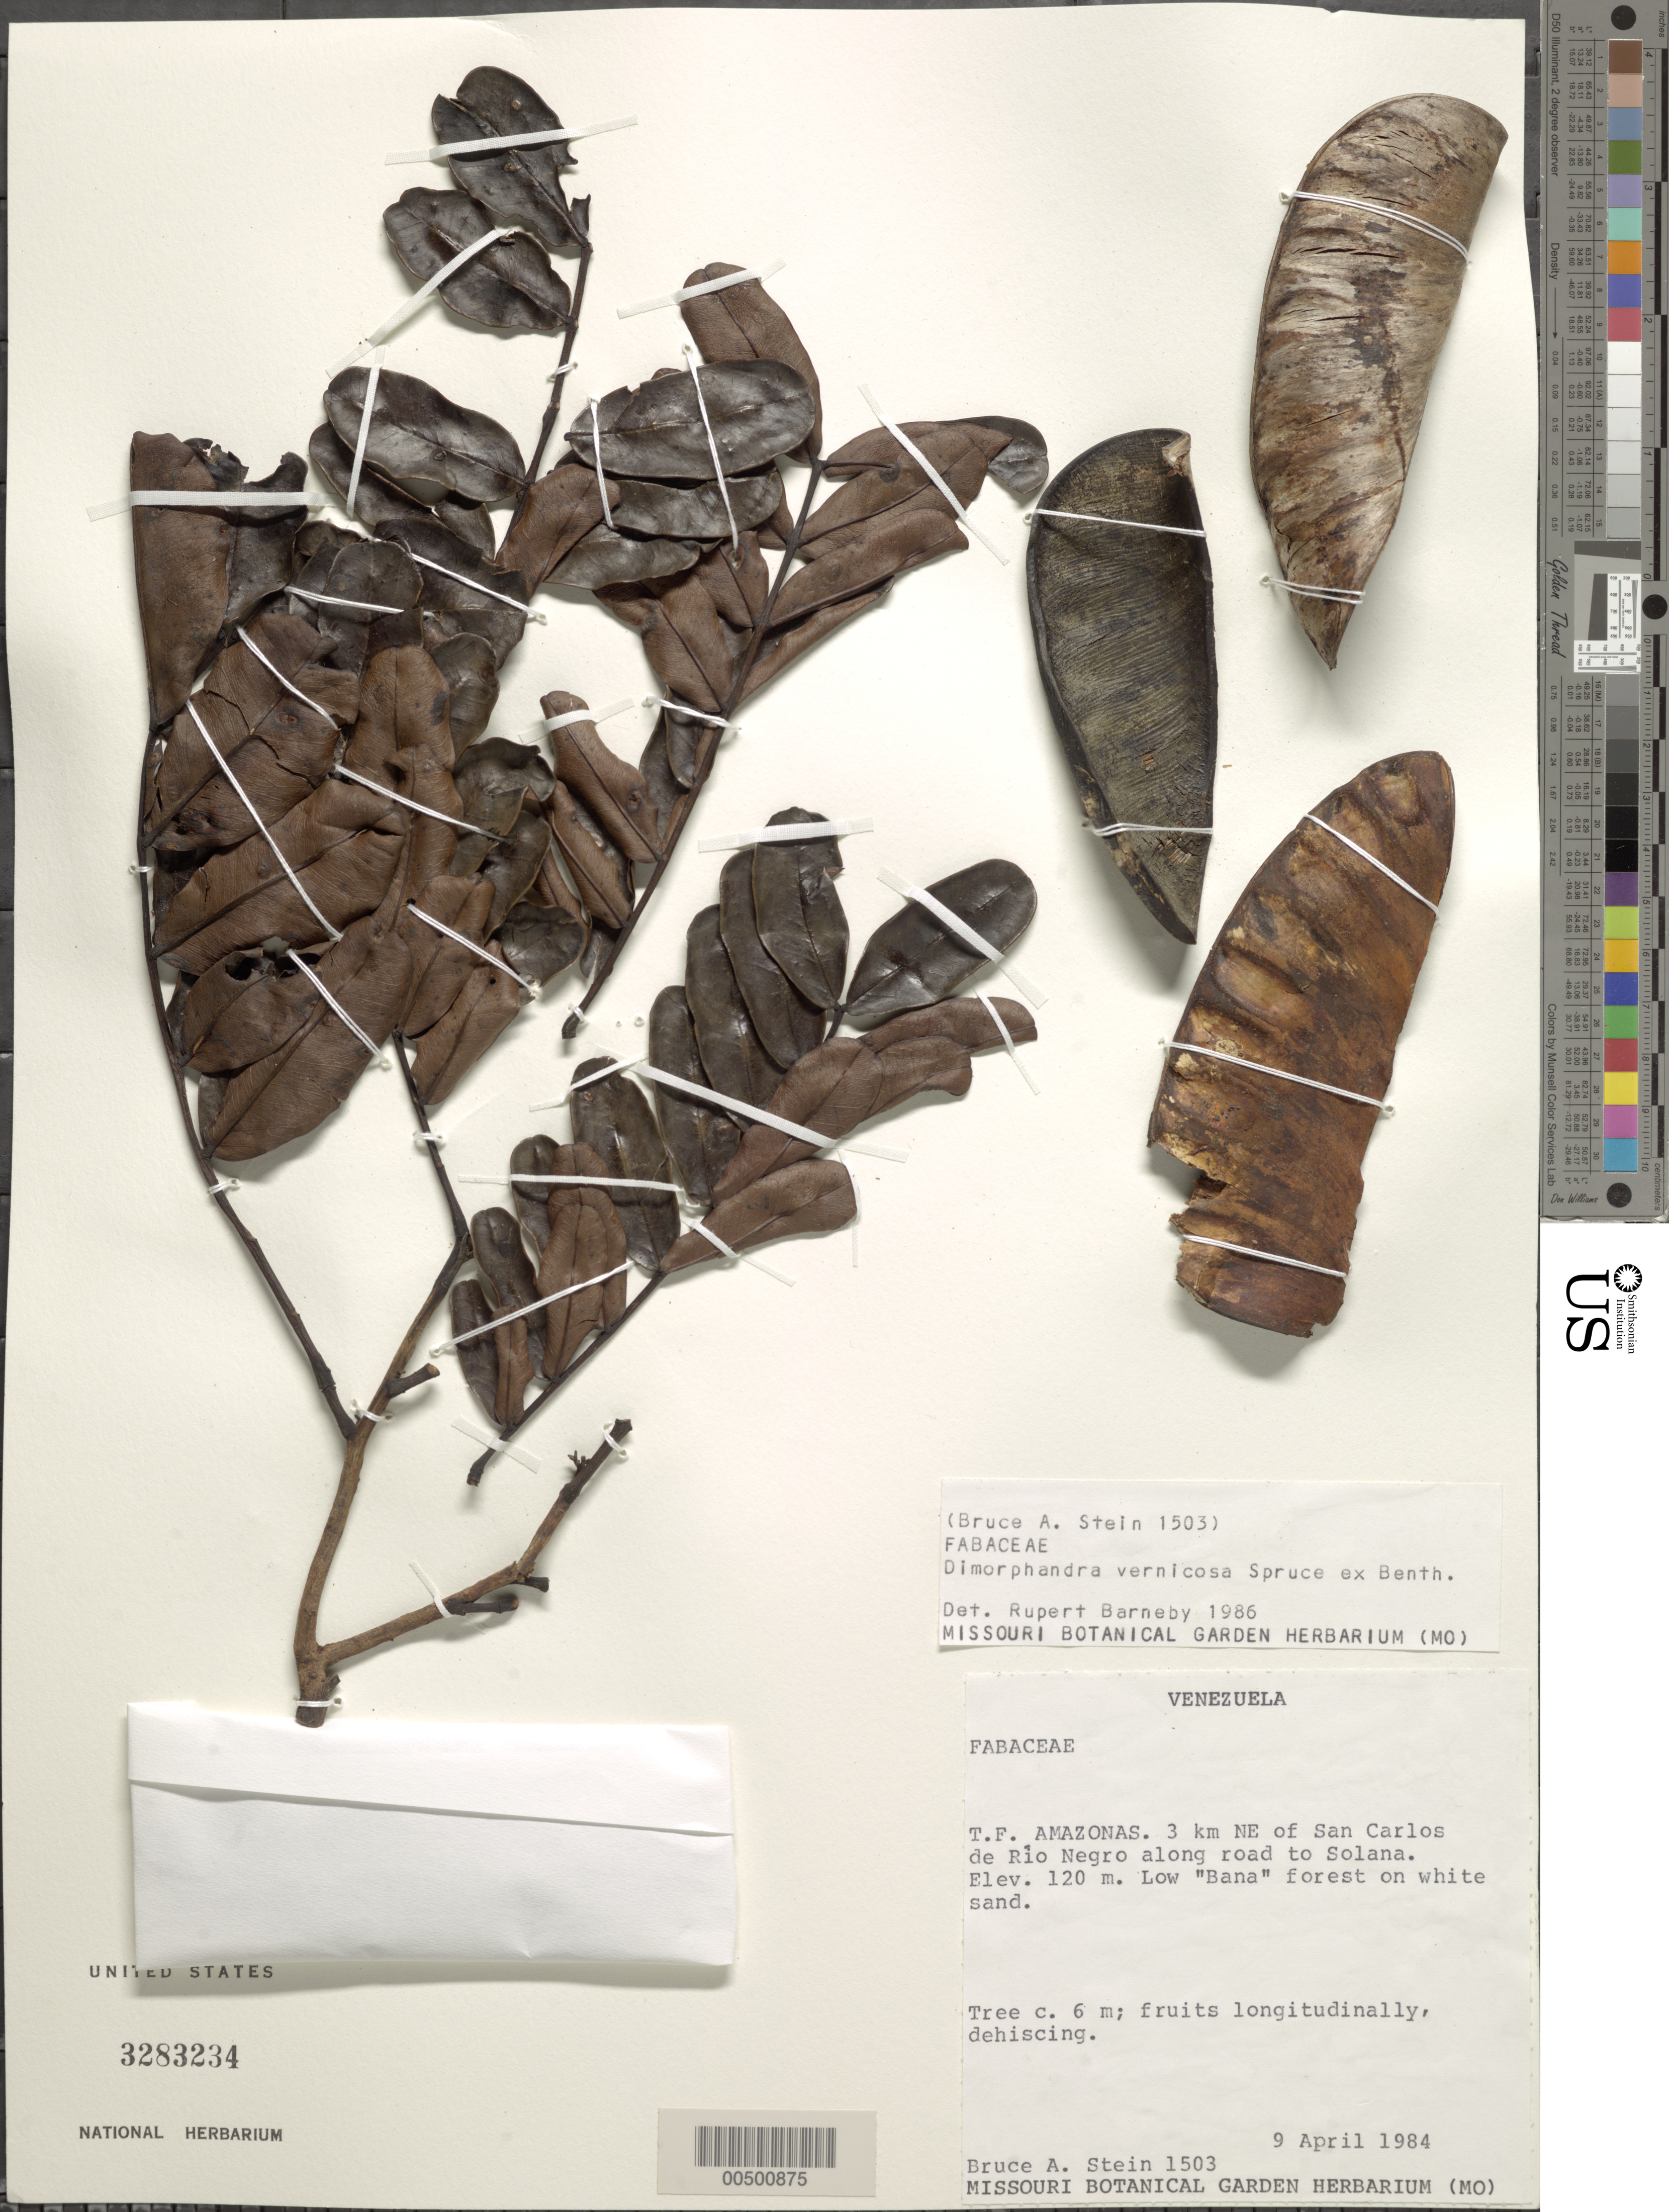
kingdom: Plantae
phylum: Tracheophyta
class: Magnoliopsida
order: Fabales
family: Fabaceae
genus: Dimorphandra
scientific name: Dimorphandra vernicosa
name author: Spruce ex Benth.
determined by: Barneby, Rupert C., (NY)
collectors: B. A. Stein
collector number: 1503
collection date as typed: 09 Apr 1984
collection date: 1984-04-09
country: Venezuela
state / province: Amazonas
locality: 3 km NE of San Carlos de Rio Negro along rd to Solano.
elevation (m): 120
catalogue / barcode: US 3283234